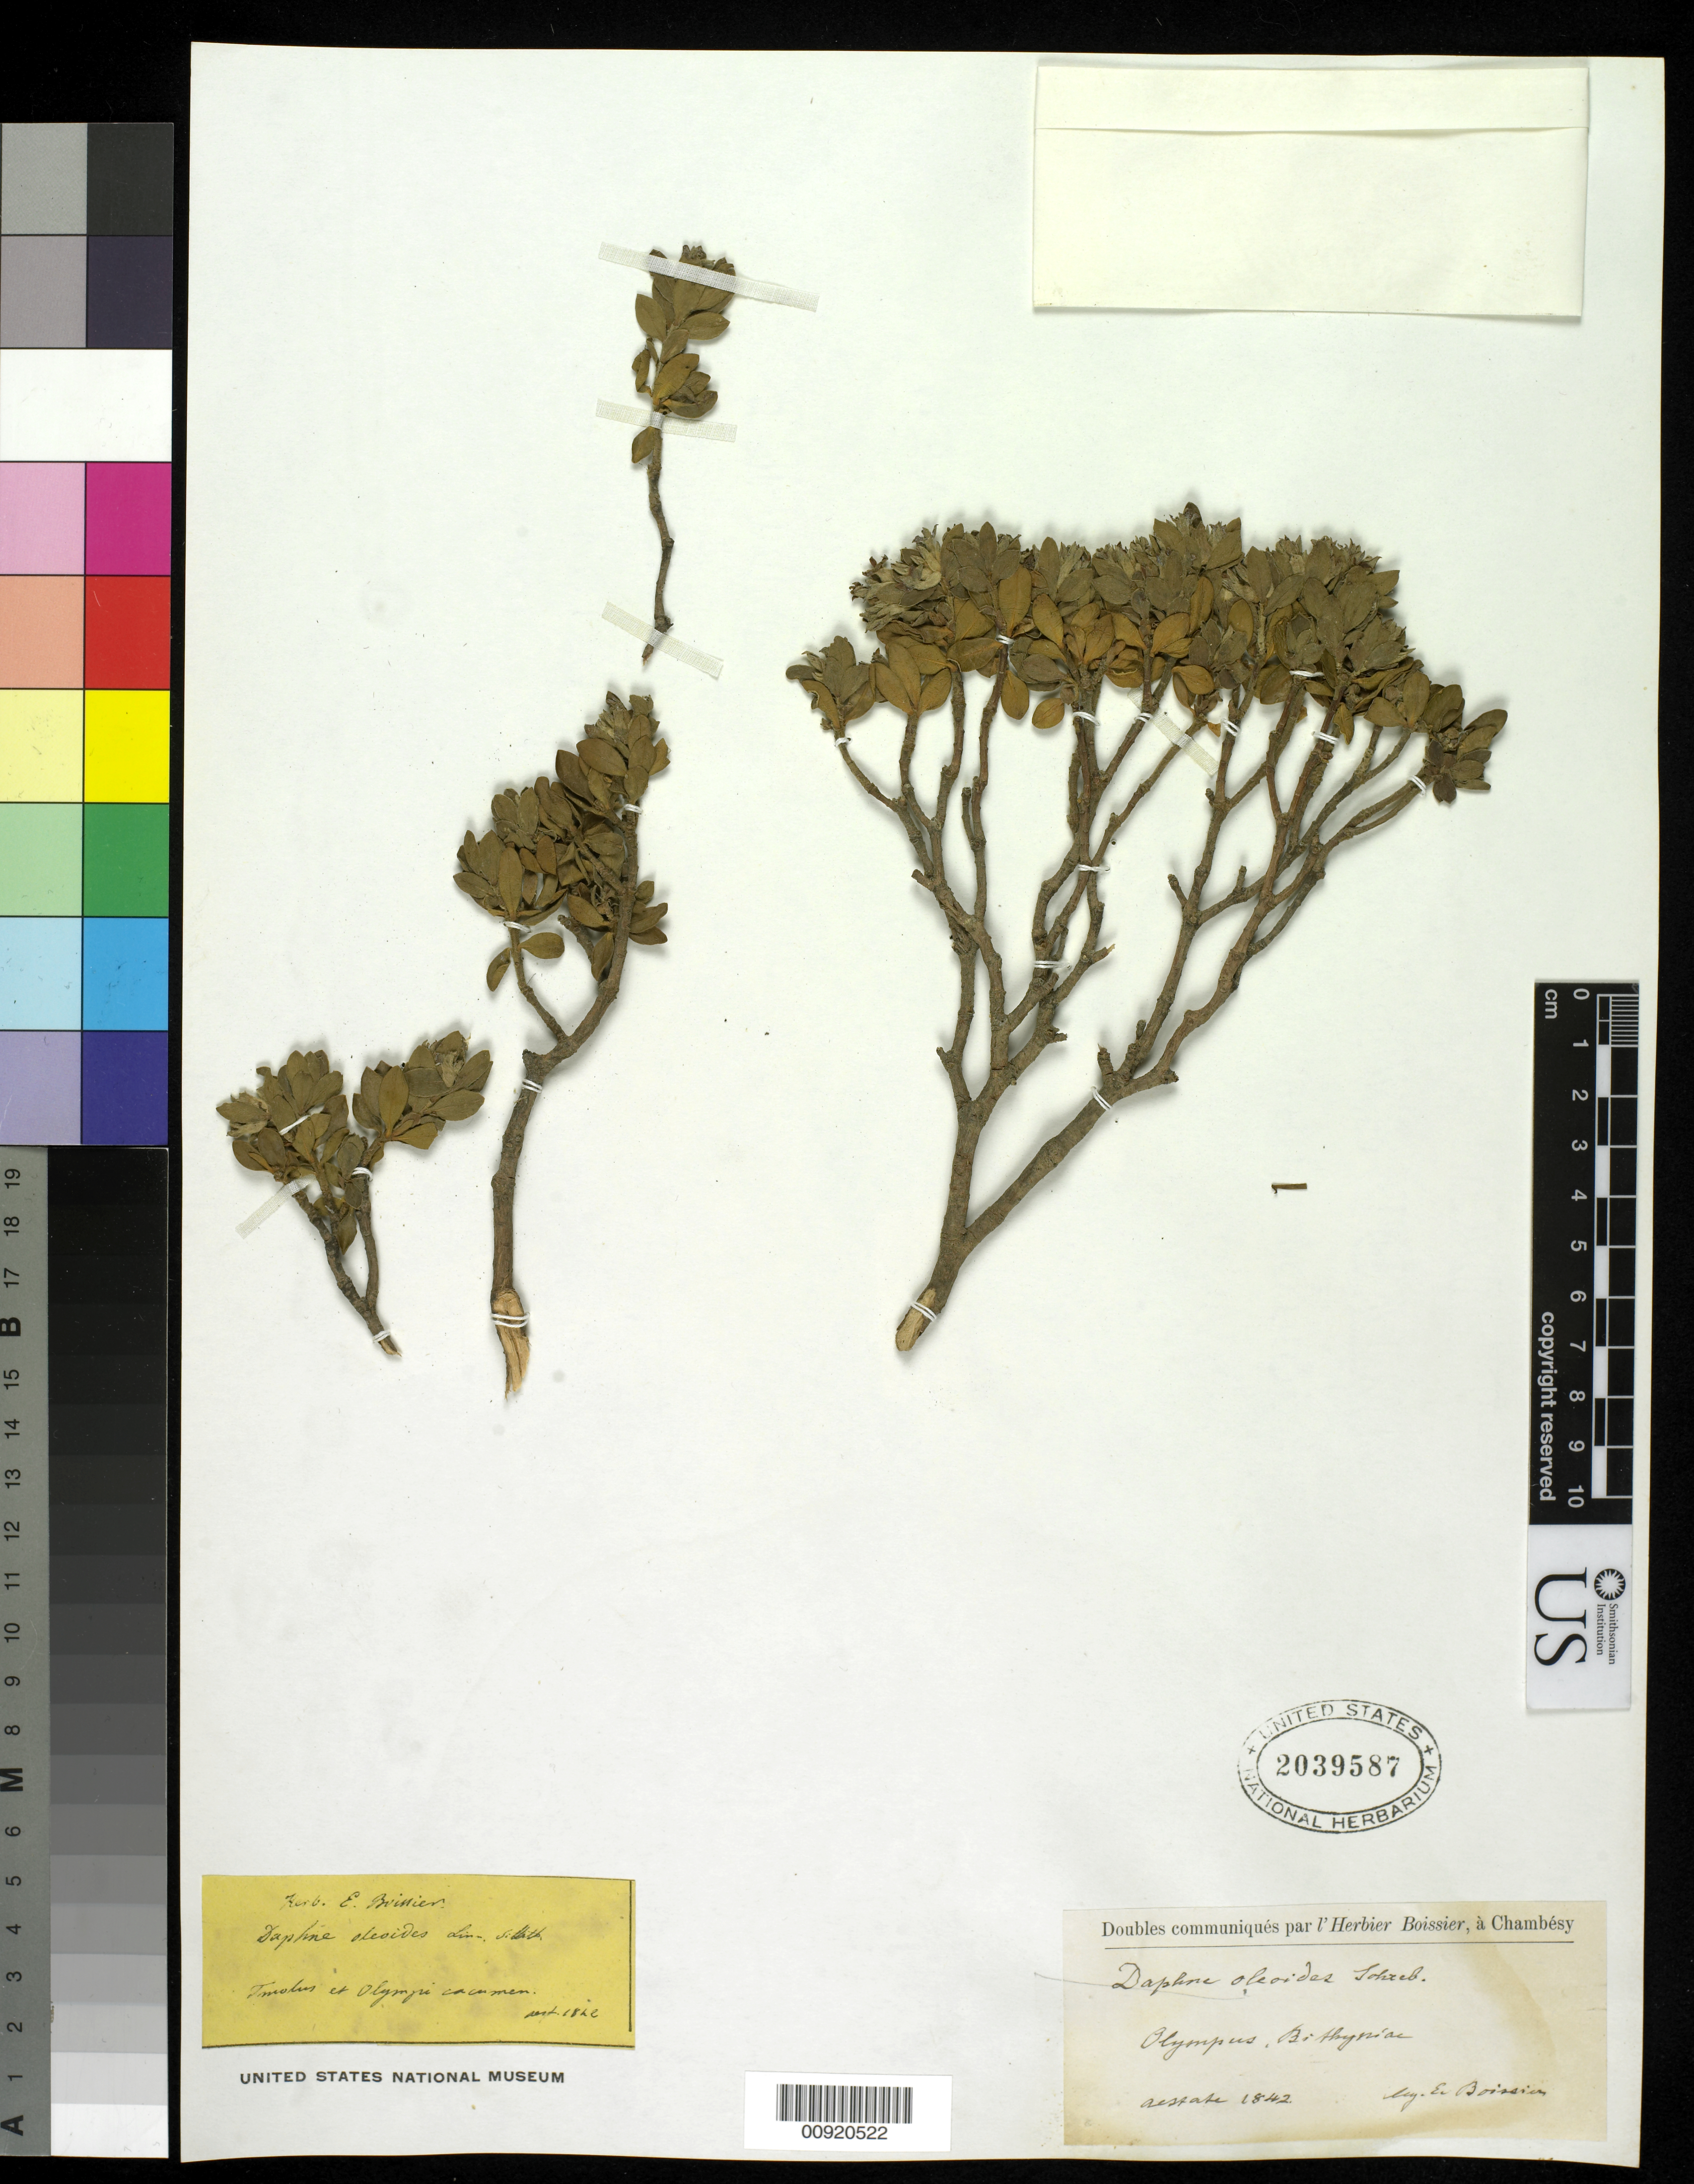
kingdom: Plantae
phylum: Tracheophyta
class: Magnoliopsida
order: Malvales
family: Thymelaeaceae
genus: Daphne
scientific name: Daphne oleoides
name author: L.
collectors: P. Boissier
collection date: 1842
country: Turkey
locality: Olympus, Bithynia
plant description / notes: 2 elements mounted on sheet?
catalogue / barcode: US 2039587